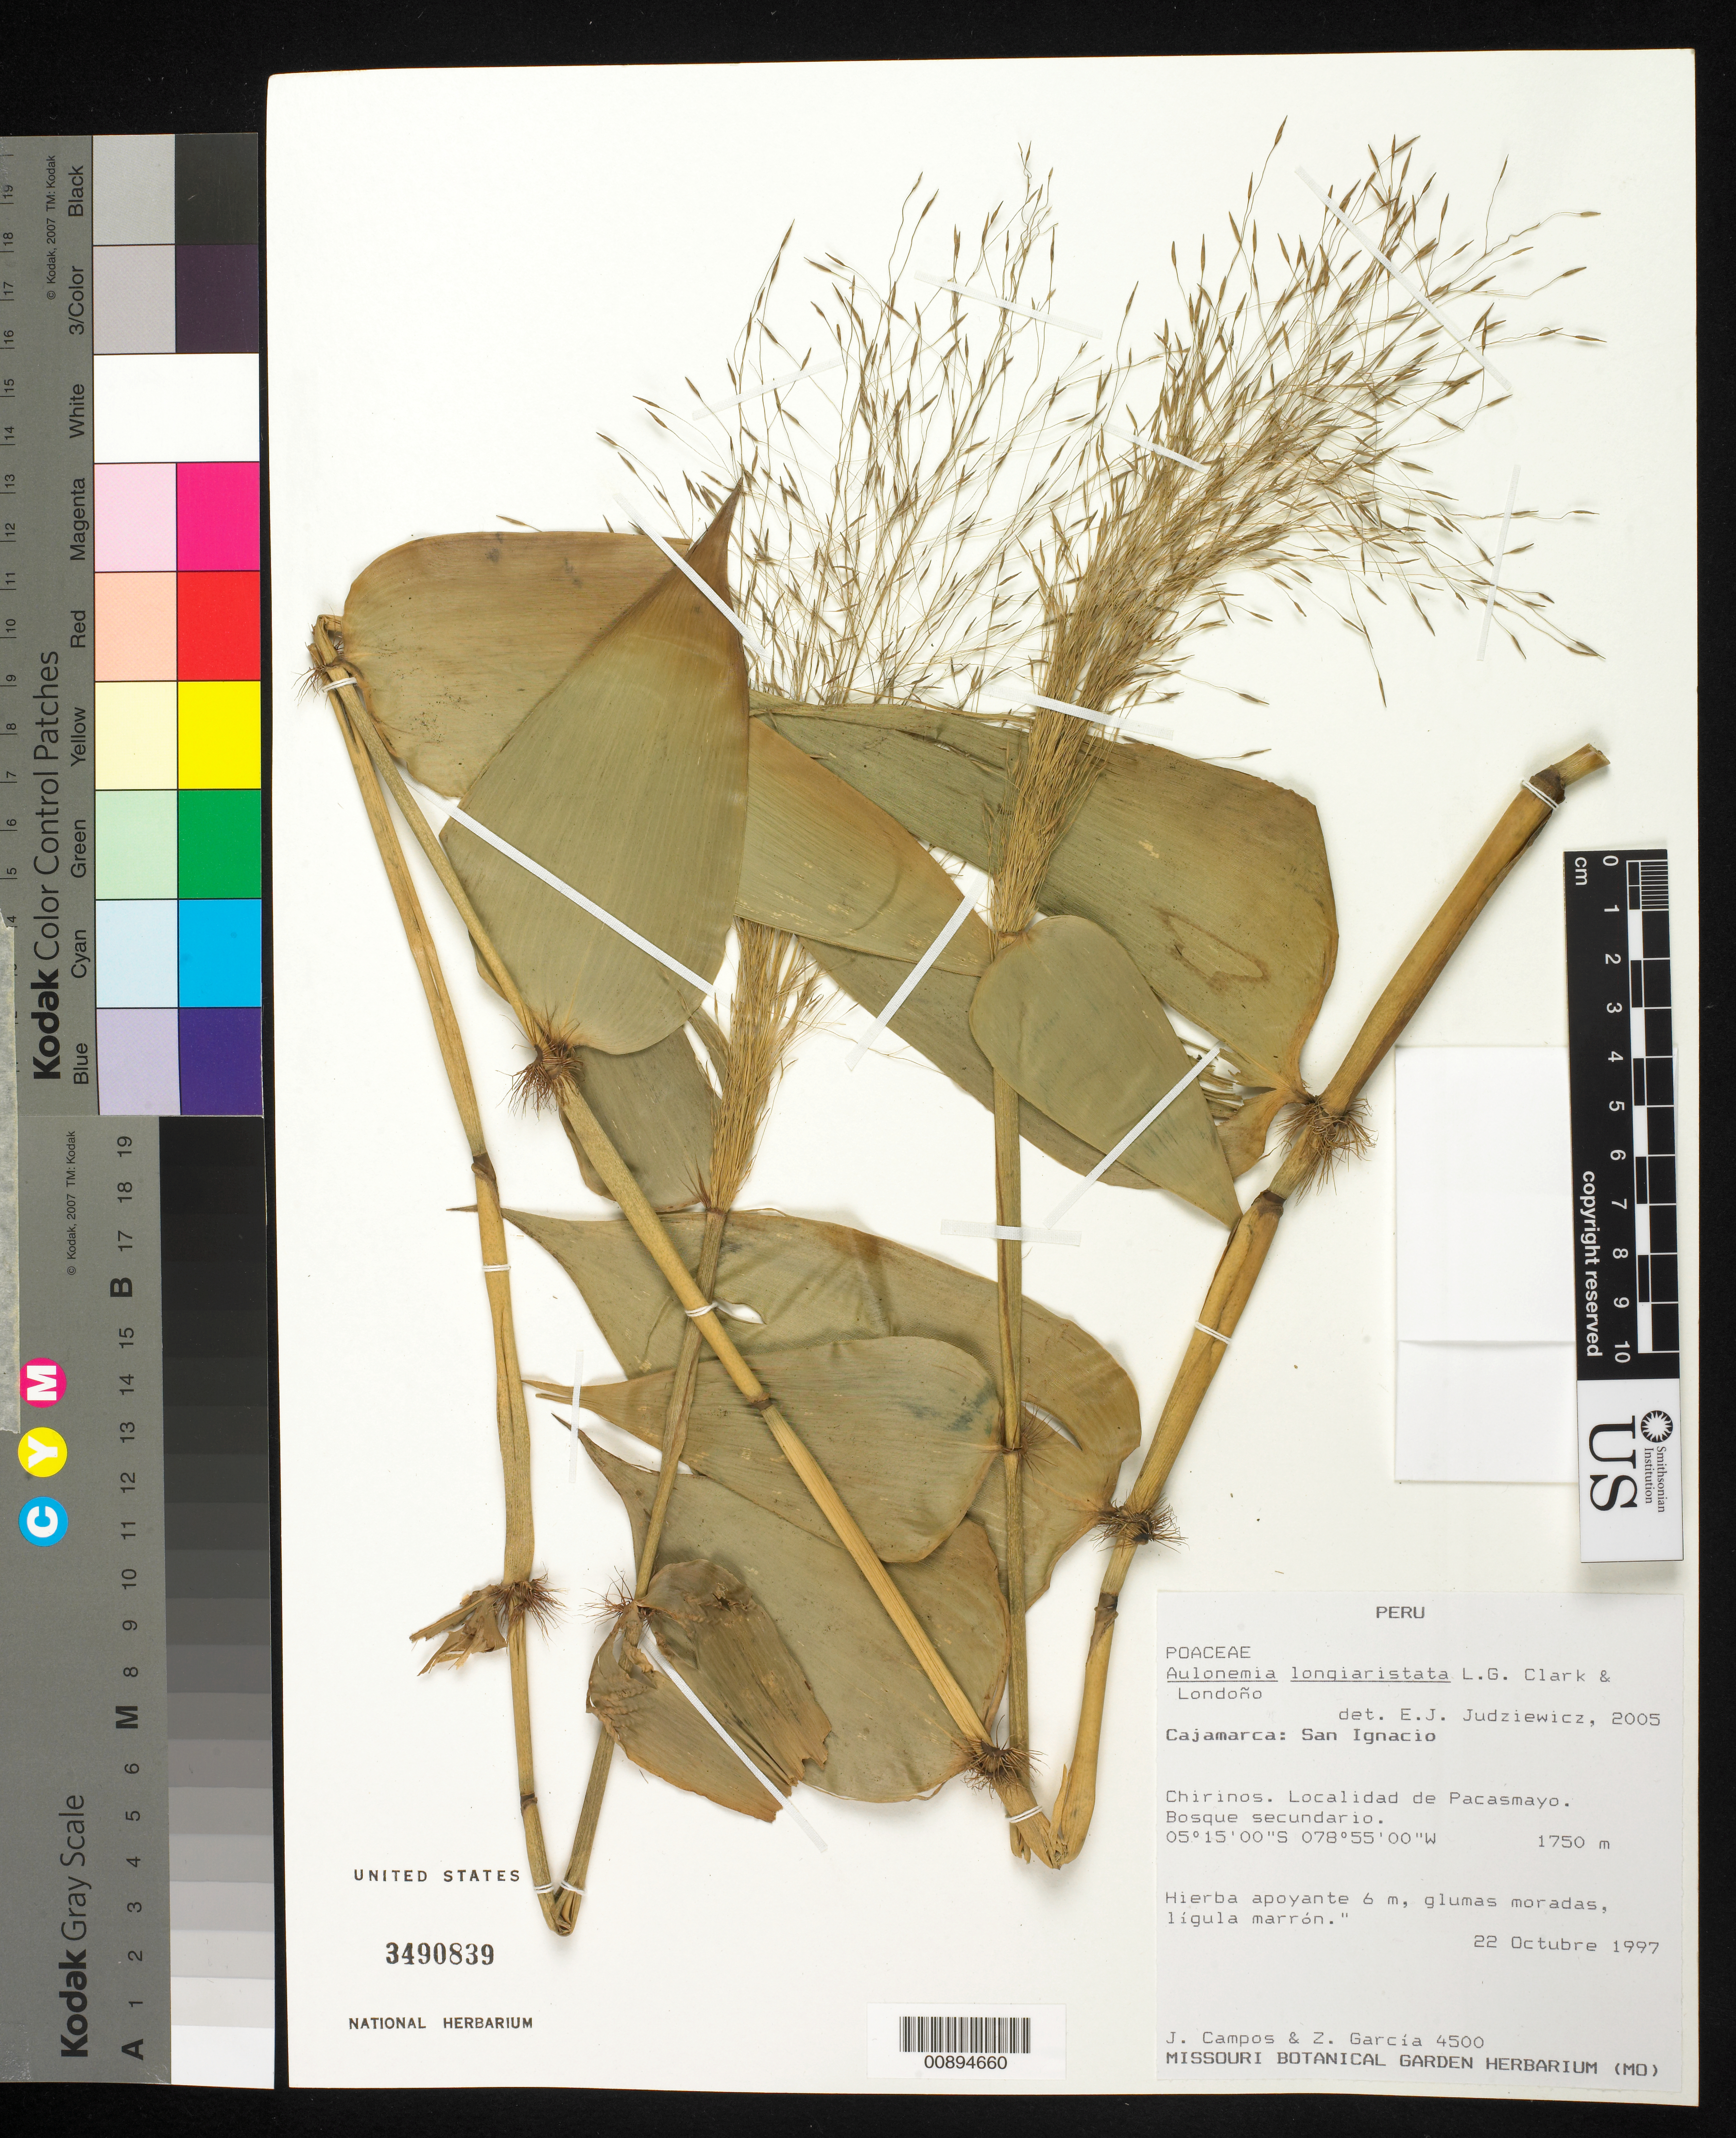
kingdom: Plantae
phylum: Tracheophyta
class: Liliopsida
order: Poales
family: Poaceae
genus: Aulonemia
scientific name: Aulonemia longiaristata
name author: L.G. Clark & Londoño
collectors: J. Campos de la Cruz & Z. Garcia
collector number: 4500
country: Peru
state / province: Cajamarca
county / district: San Ignacio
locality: Chirinos, Localidad de Pacasmayo.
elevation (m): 1750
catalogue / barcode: US 3490839